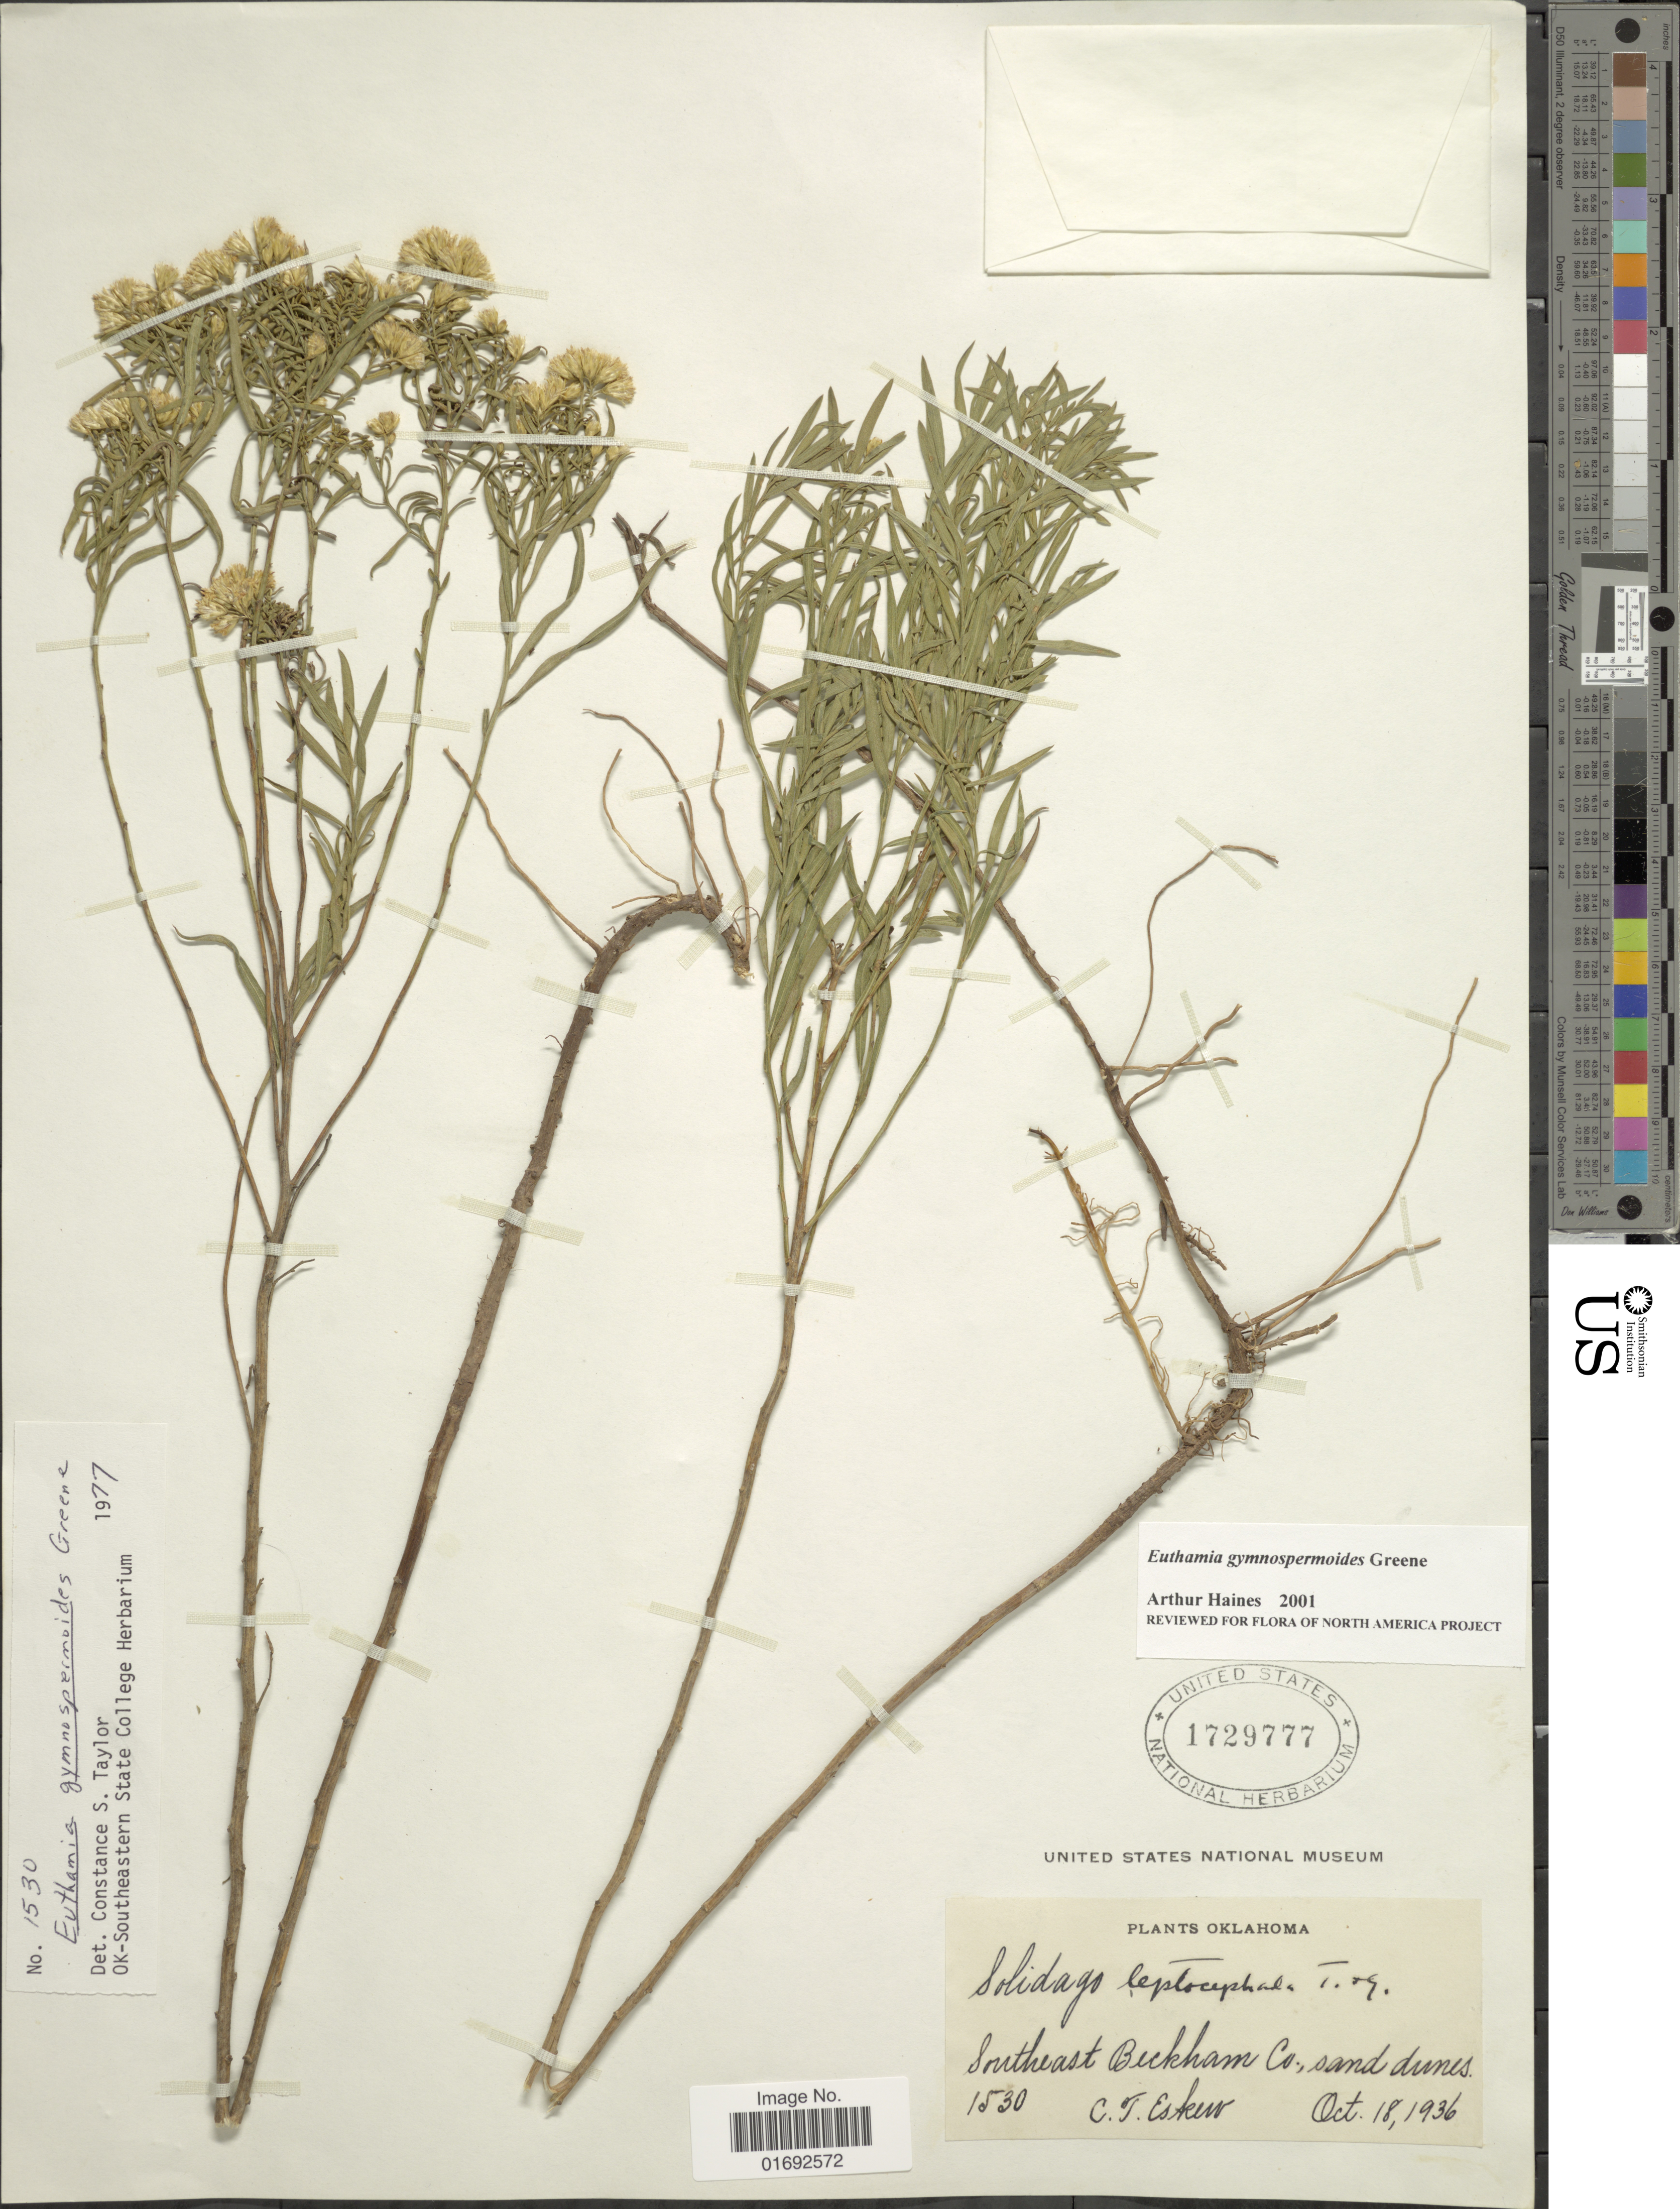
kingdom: Plantae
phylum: Tracheophyta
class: Magnoliopsida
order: Asterales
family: Asteraceae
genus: Euthamia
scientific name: Euthamia gymnospermoides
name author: Greene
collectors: C. Eskew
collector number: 1530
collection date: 1936-10-18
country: United States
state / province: Oklahoma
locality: Southeast Beckham Co.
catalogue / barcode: US 1729777